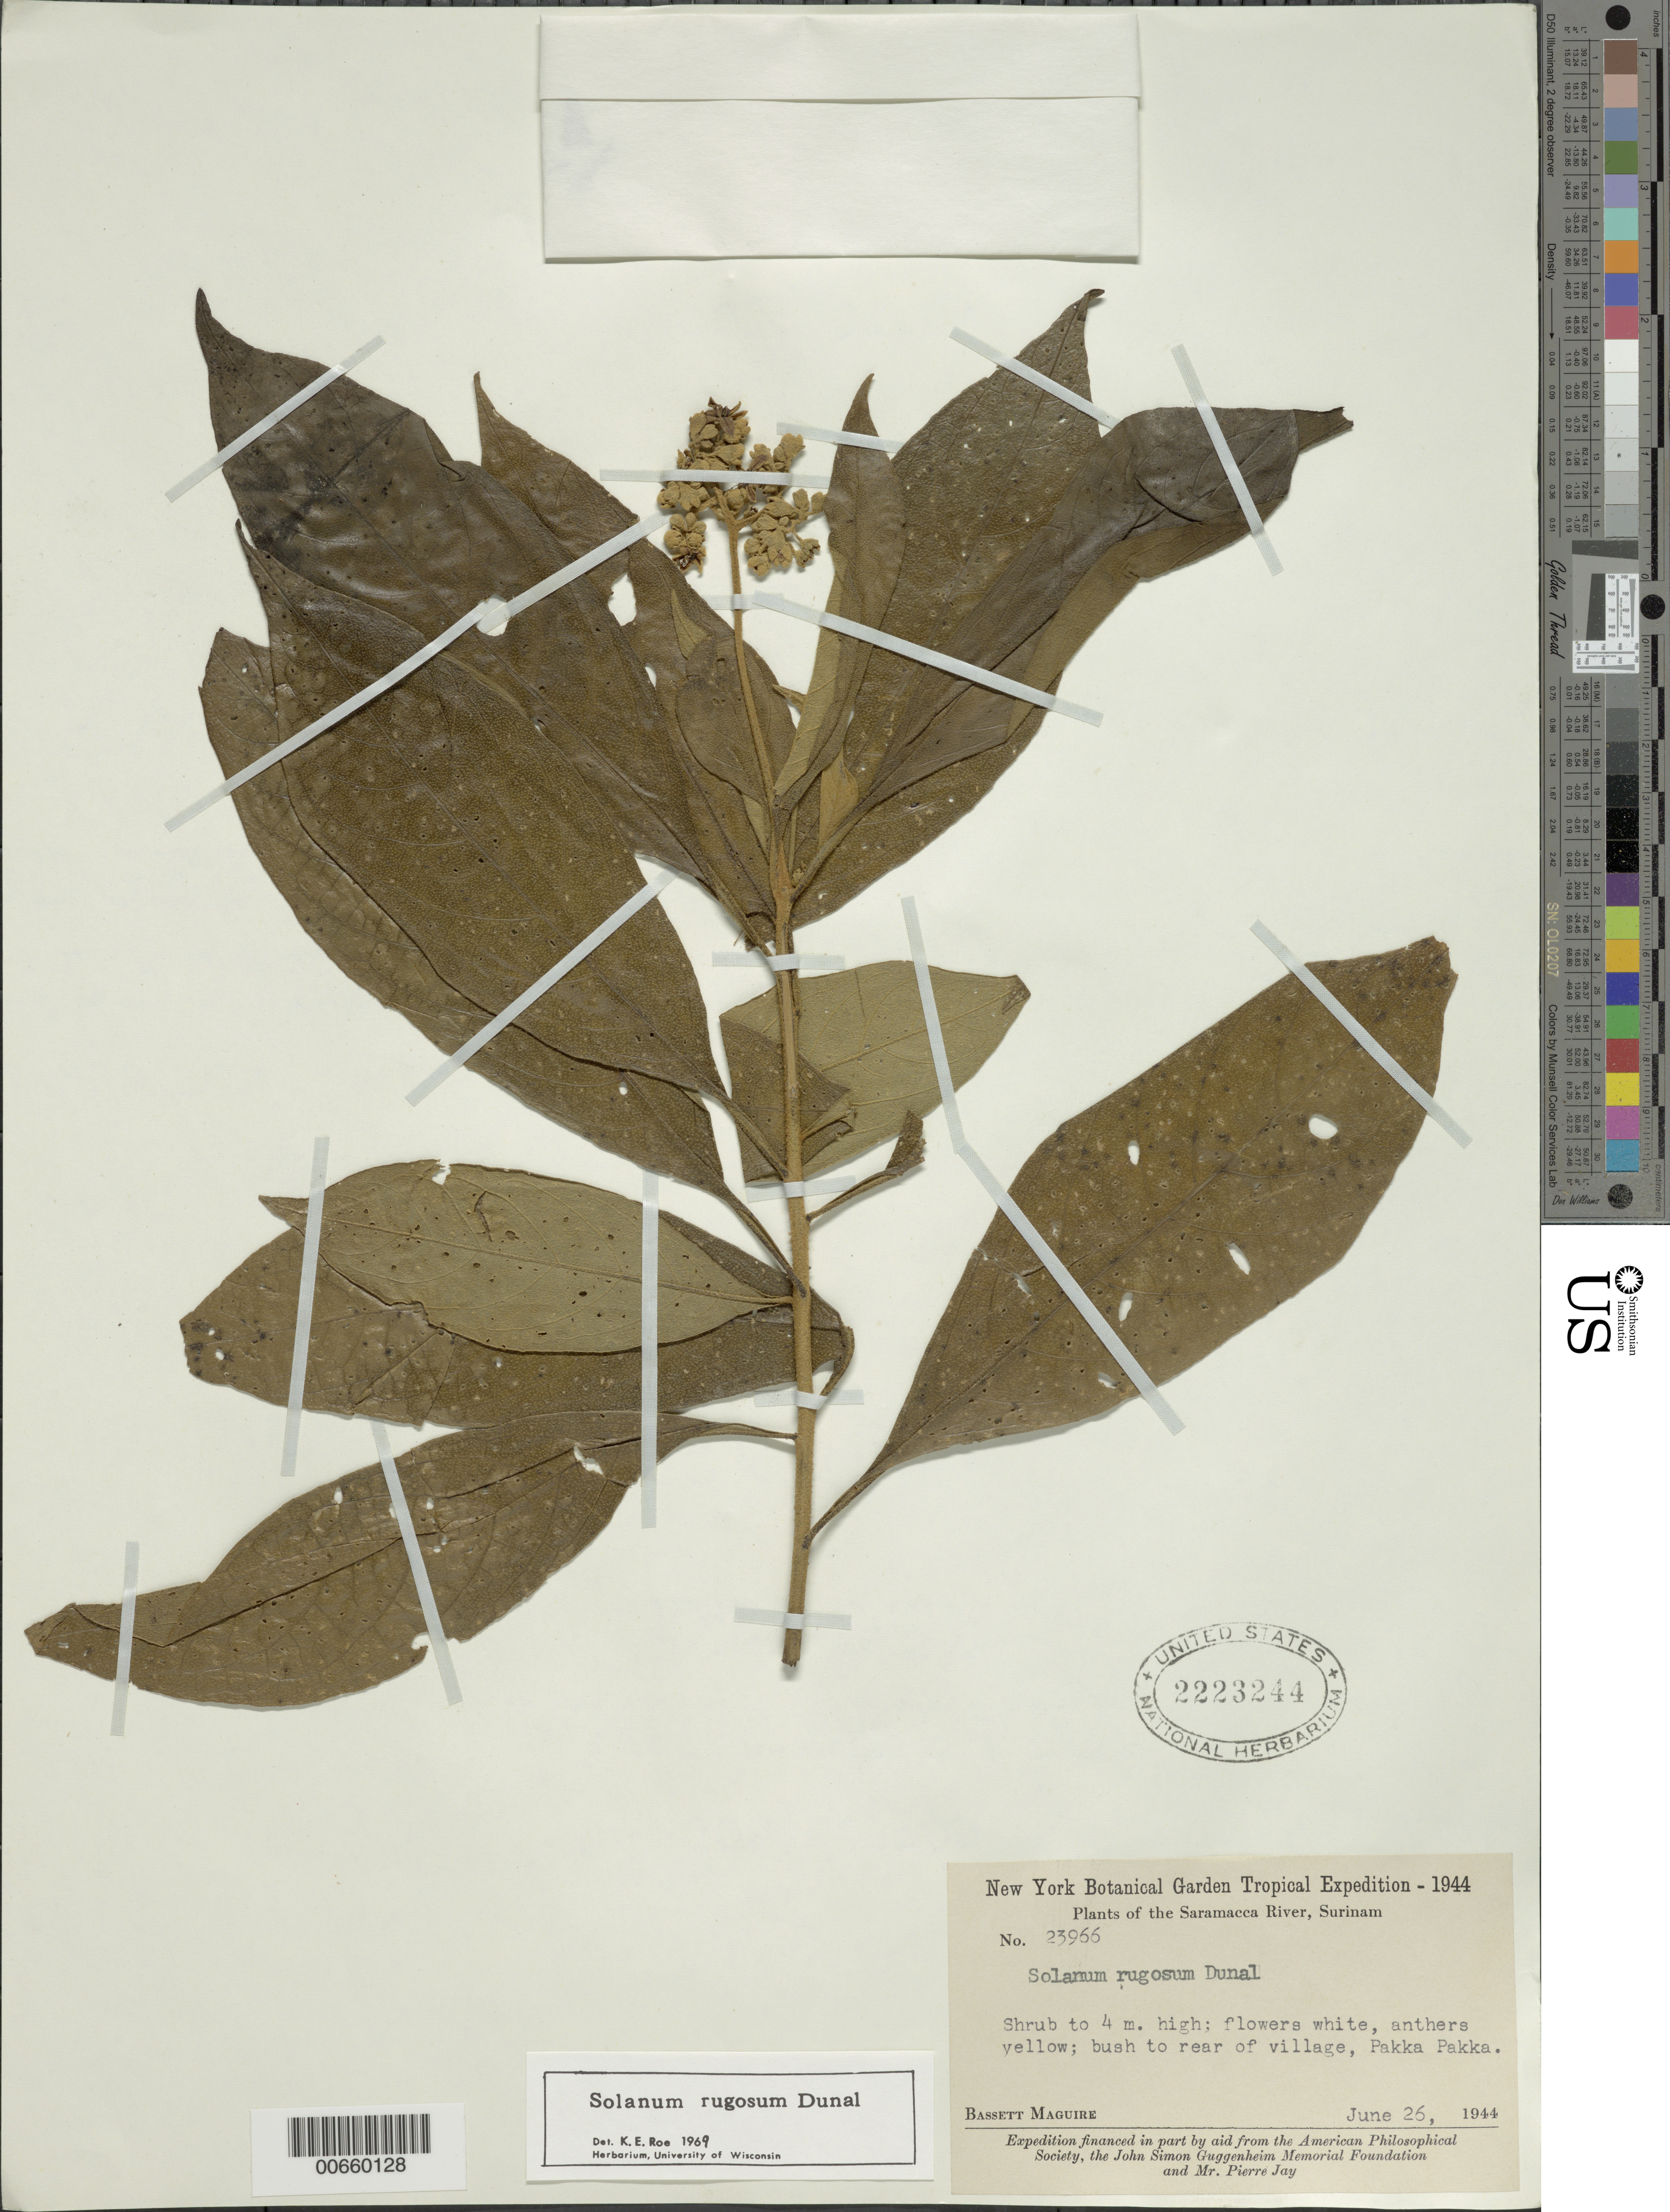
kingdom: Plantae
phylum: Tracheophyta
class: Magnoliopsida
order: Solanales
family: Solanaceae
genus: Solanum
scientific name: Solanum rugosum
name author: Dunal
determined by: Roe, K. E.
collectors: B. Maguire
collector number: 23966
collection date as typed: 6 Jun 1944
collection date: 1944-06-06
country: Suriname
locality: Saramacca River, rear of village of Pakka Pakka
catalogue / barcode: US 2223244